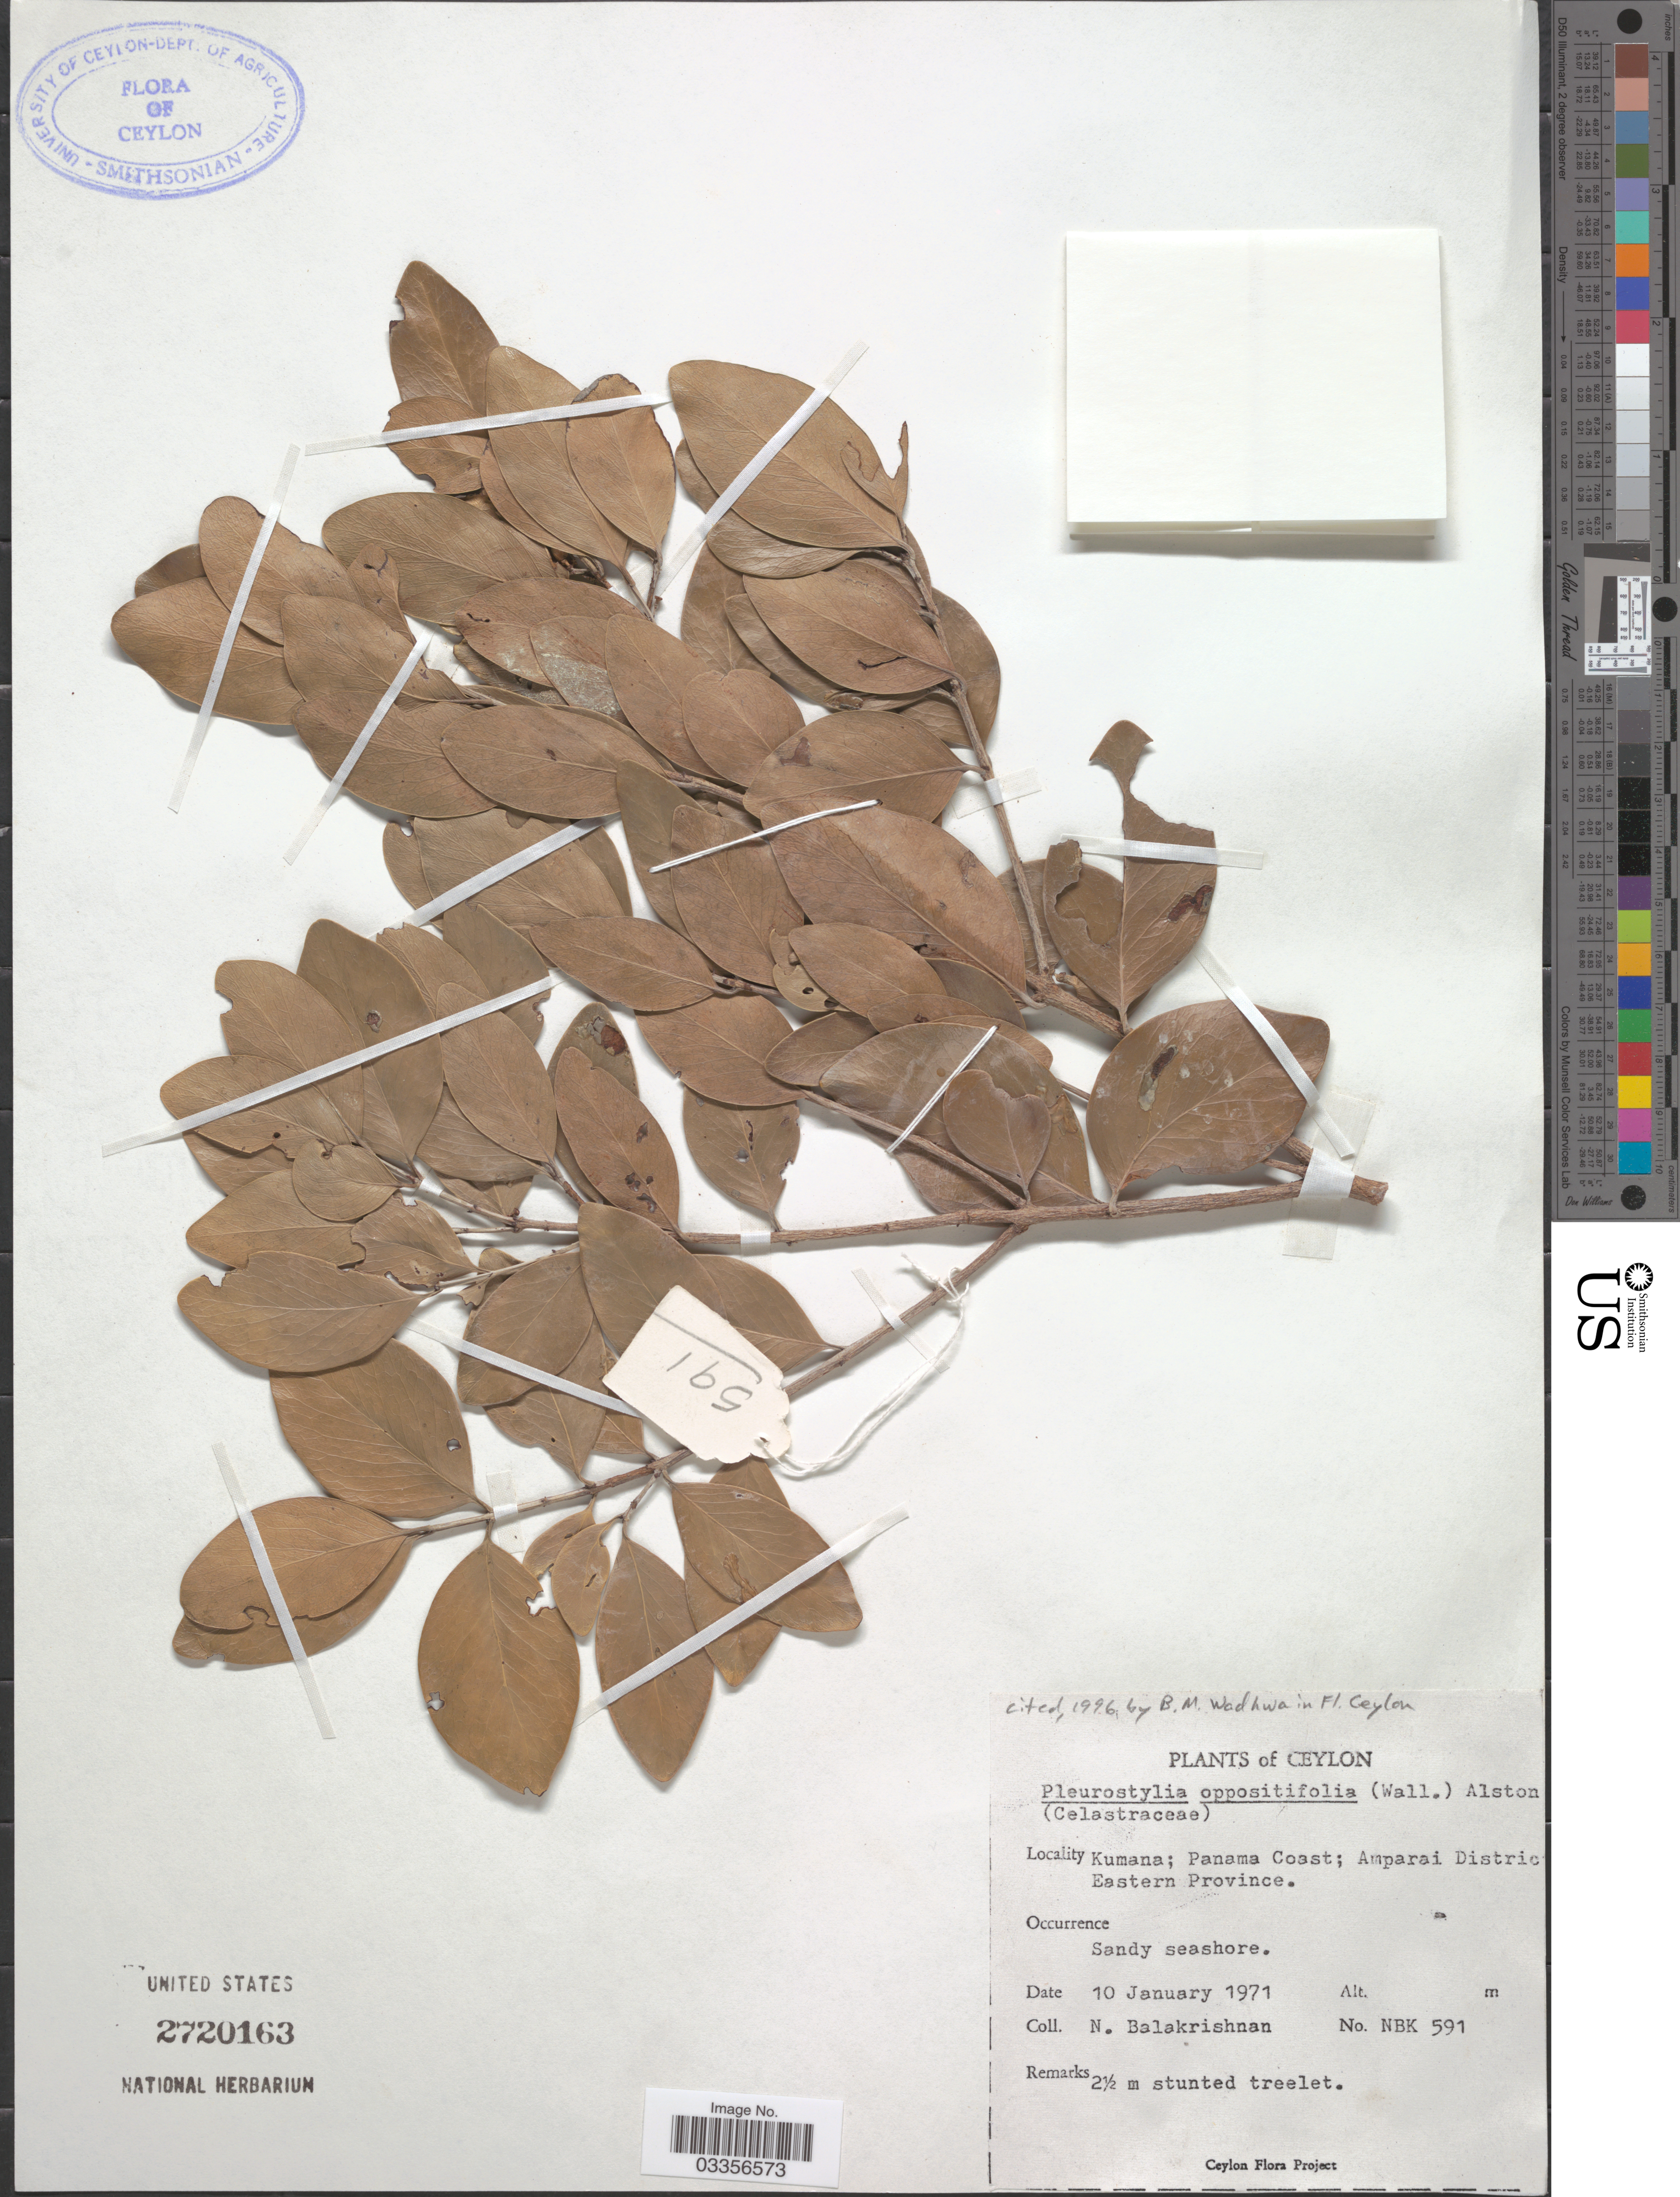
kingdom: Plantae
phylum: Tracheophyta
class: Magnoliopsida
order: Celastrales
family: Celastraceae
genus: Pleurostylia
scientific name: Pleurostylia opposita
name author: (Wall.) Alston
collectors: N. Balakrishnan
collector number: NBK591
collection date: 1971-01-10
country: Sri Lanka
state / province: Eastern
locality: Ceylon, Kumana; Panama Coast; Amparai District.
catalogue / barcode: US 2720163